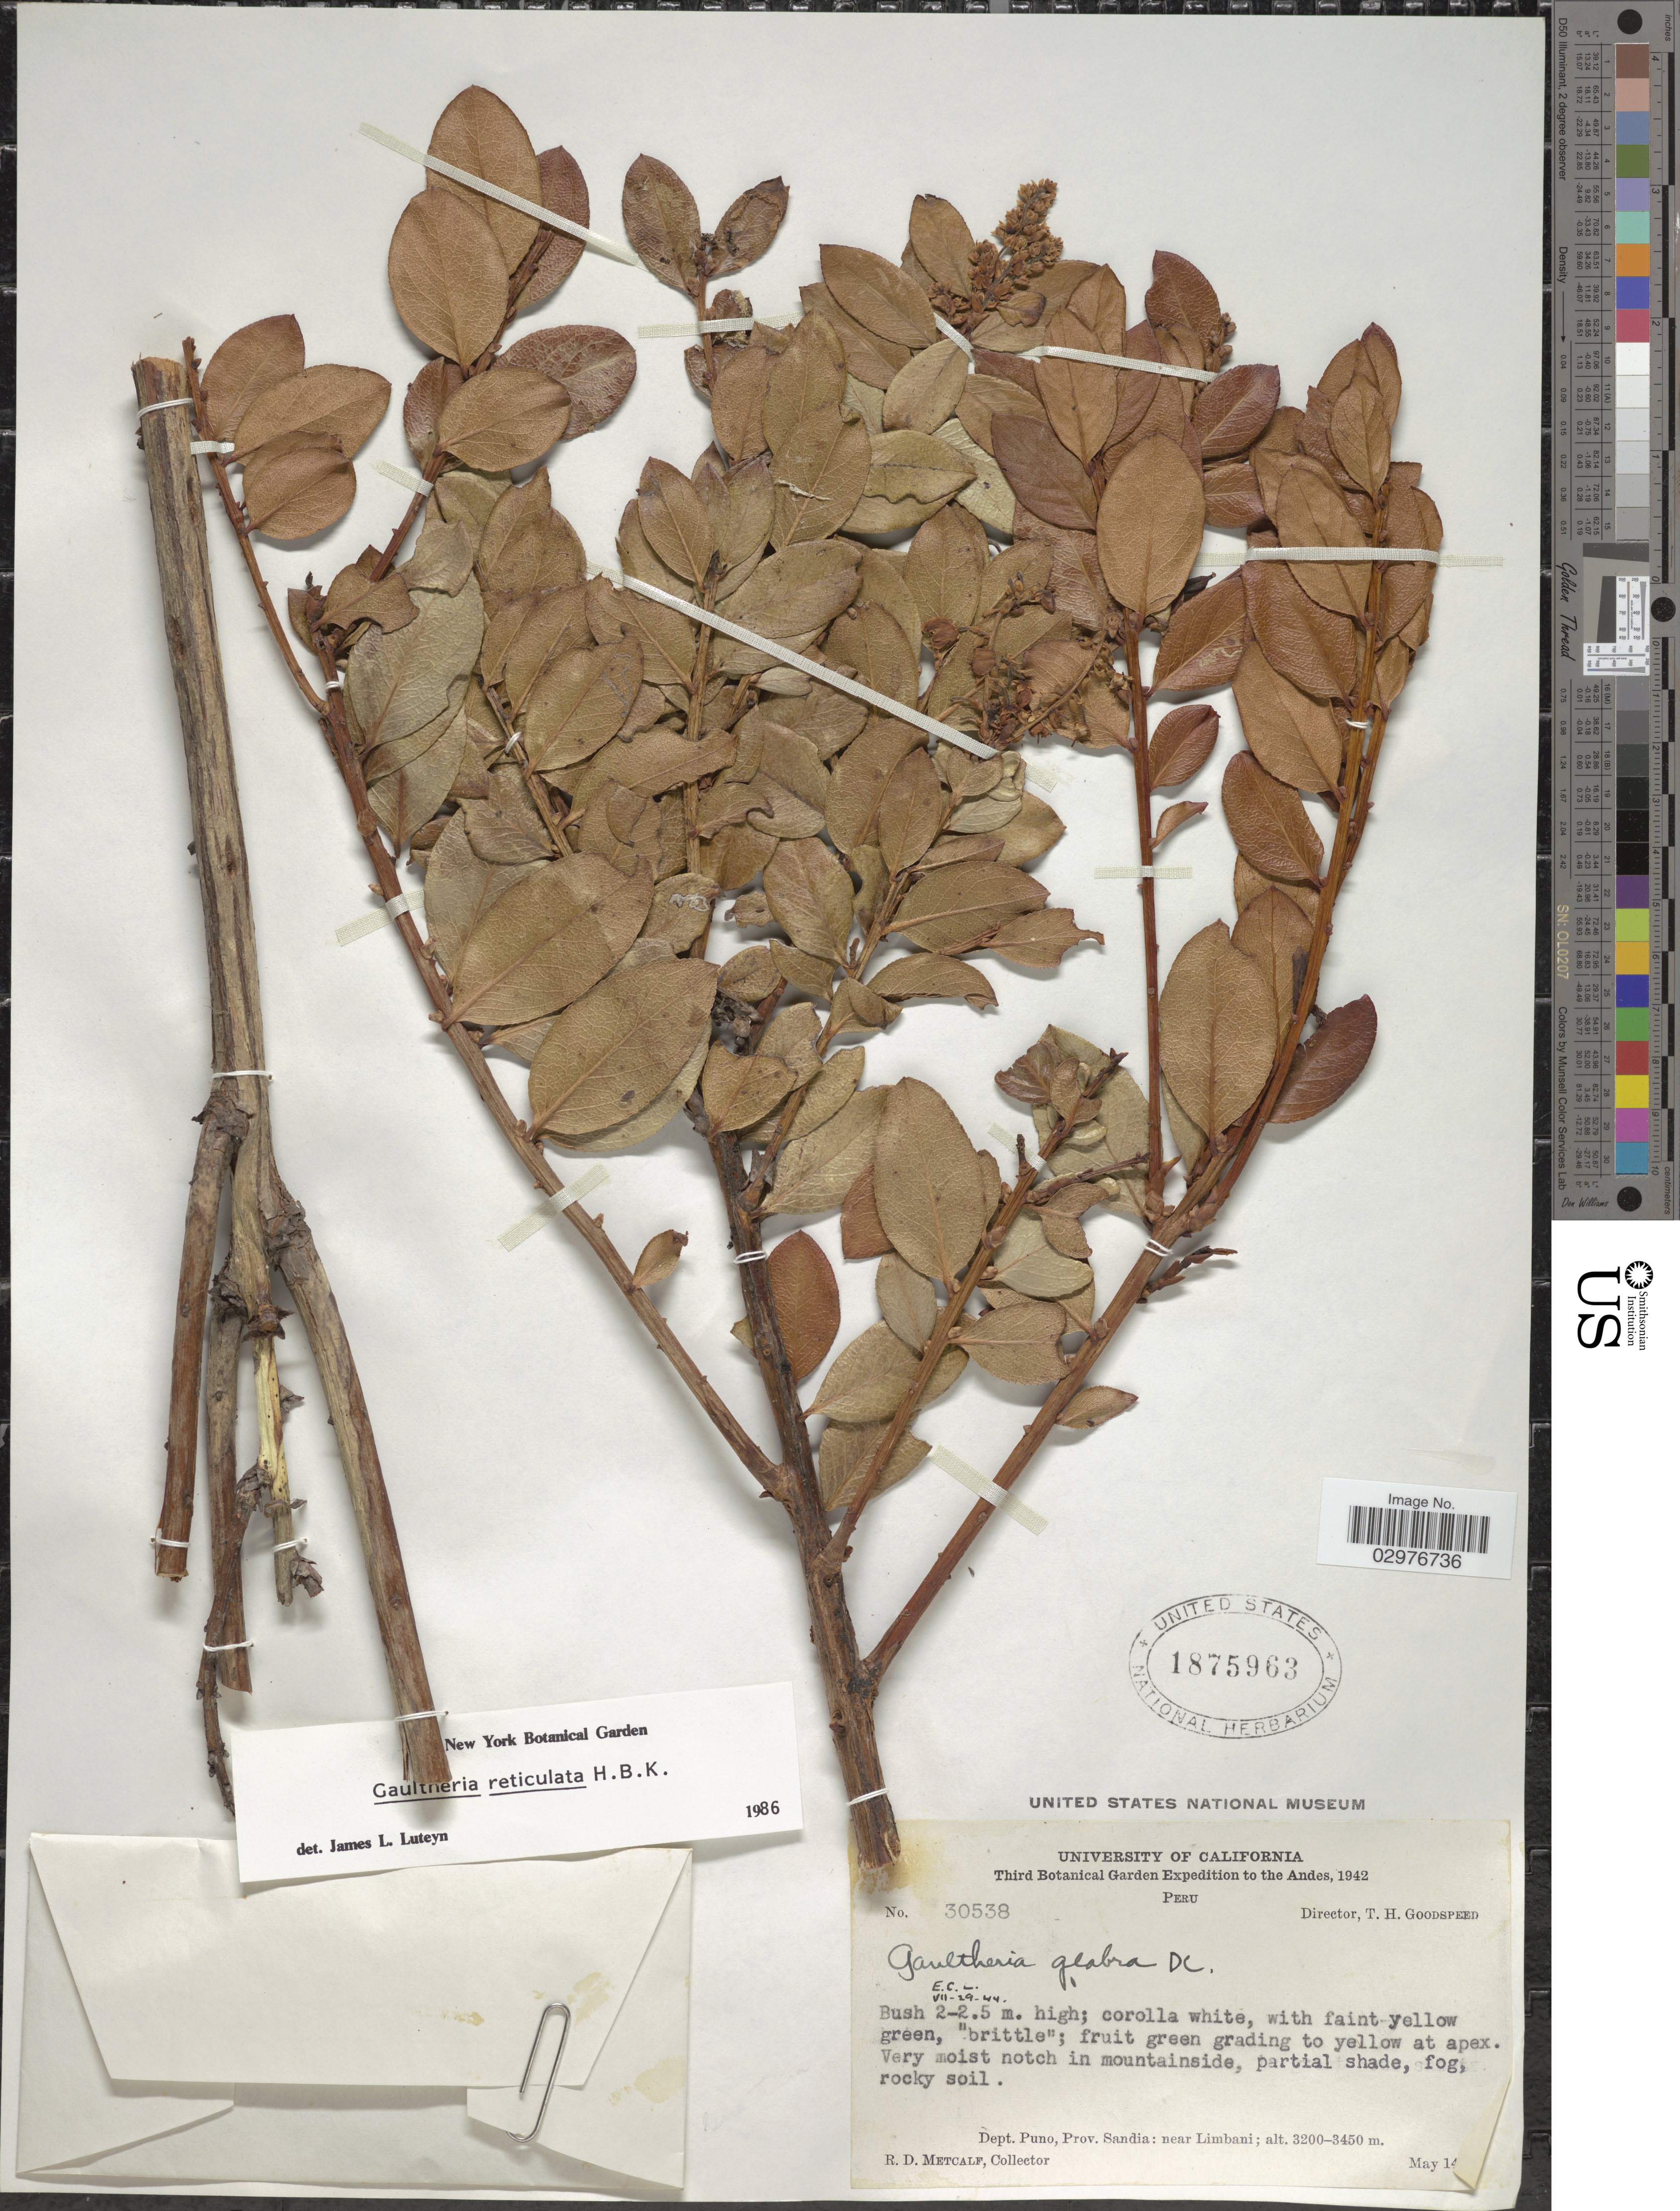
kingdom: Plantae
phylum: Tracheophyta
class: Magnoliopsida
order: Ericales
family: Ericaceae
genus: Gaultheria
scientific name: Gaultheria reticulata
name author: Kunth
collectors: R. D. Metcalf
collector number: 30538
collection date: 1942-05-14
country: Peru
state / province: Puno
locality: Andes. Dept. Puno, Prov. Sandia: near Limbani.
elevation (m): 3200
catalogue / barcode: US 1875963